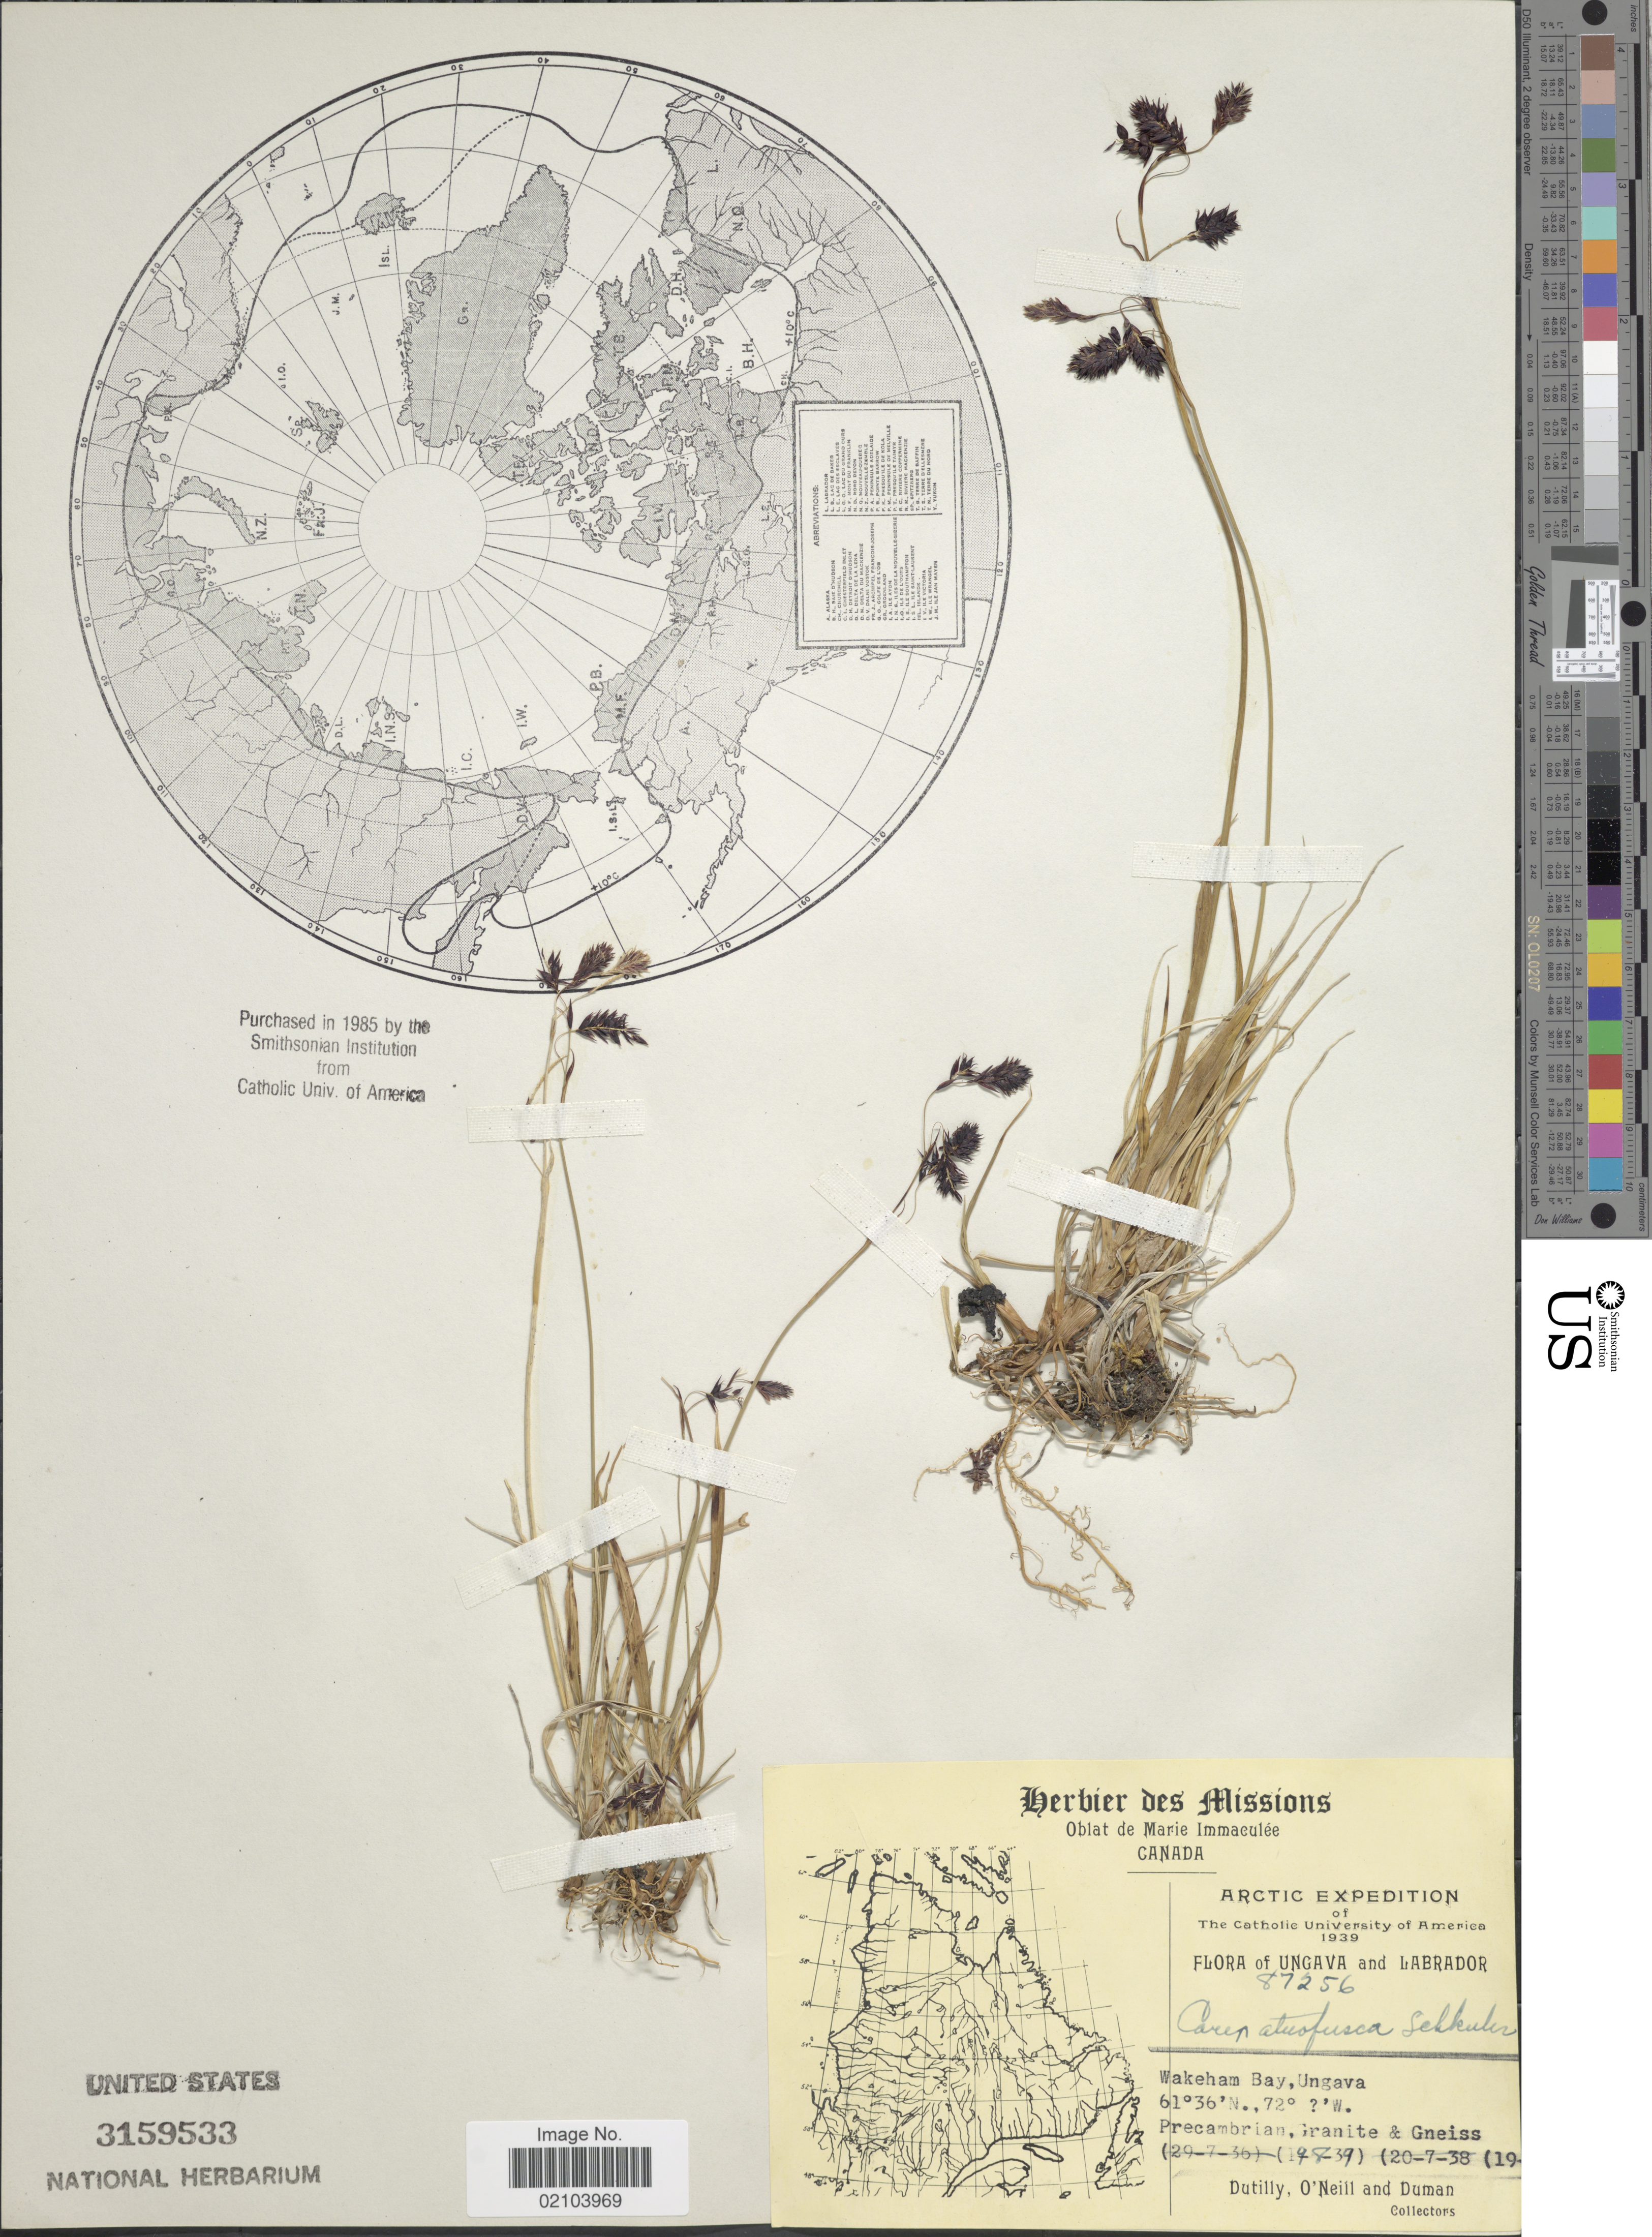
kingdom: Plantae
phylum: Tracheophyta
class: Liliopsida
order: Poales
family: Cyperaceae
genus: Carex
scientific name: Carex atrofusca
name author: Schkuhr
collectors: -. Dutilly, O'Neil & -. Duman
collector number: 87256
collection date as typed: Transcribed d/m/y: 19/8/39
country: Canada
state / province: Quebec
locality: Arctic. Ungava and Labrador. Wakeham Bay, Ungava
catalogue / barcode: US 3159533